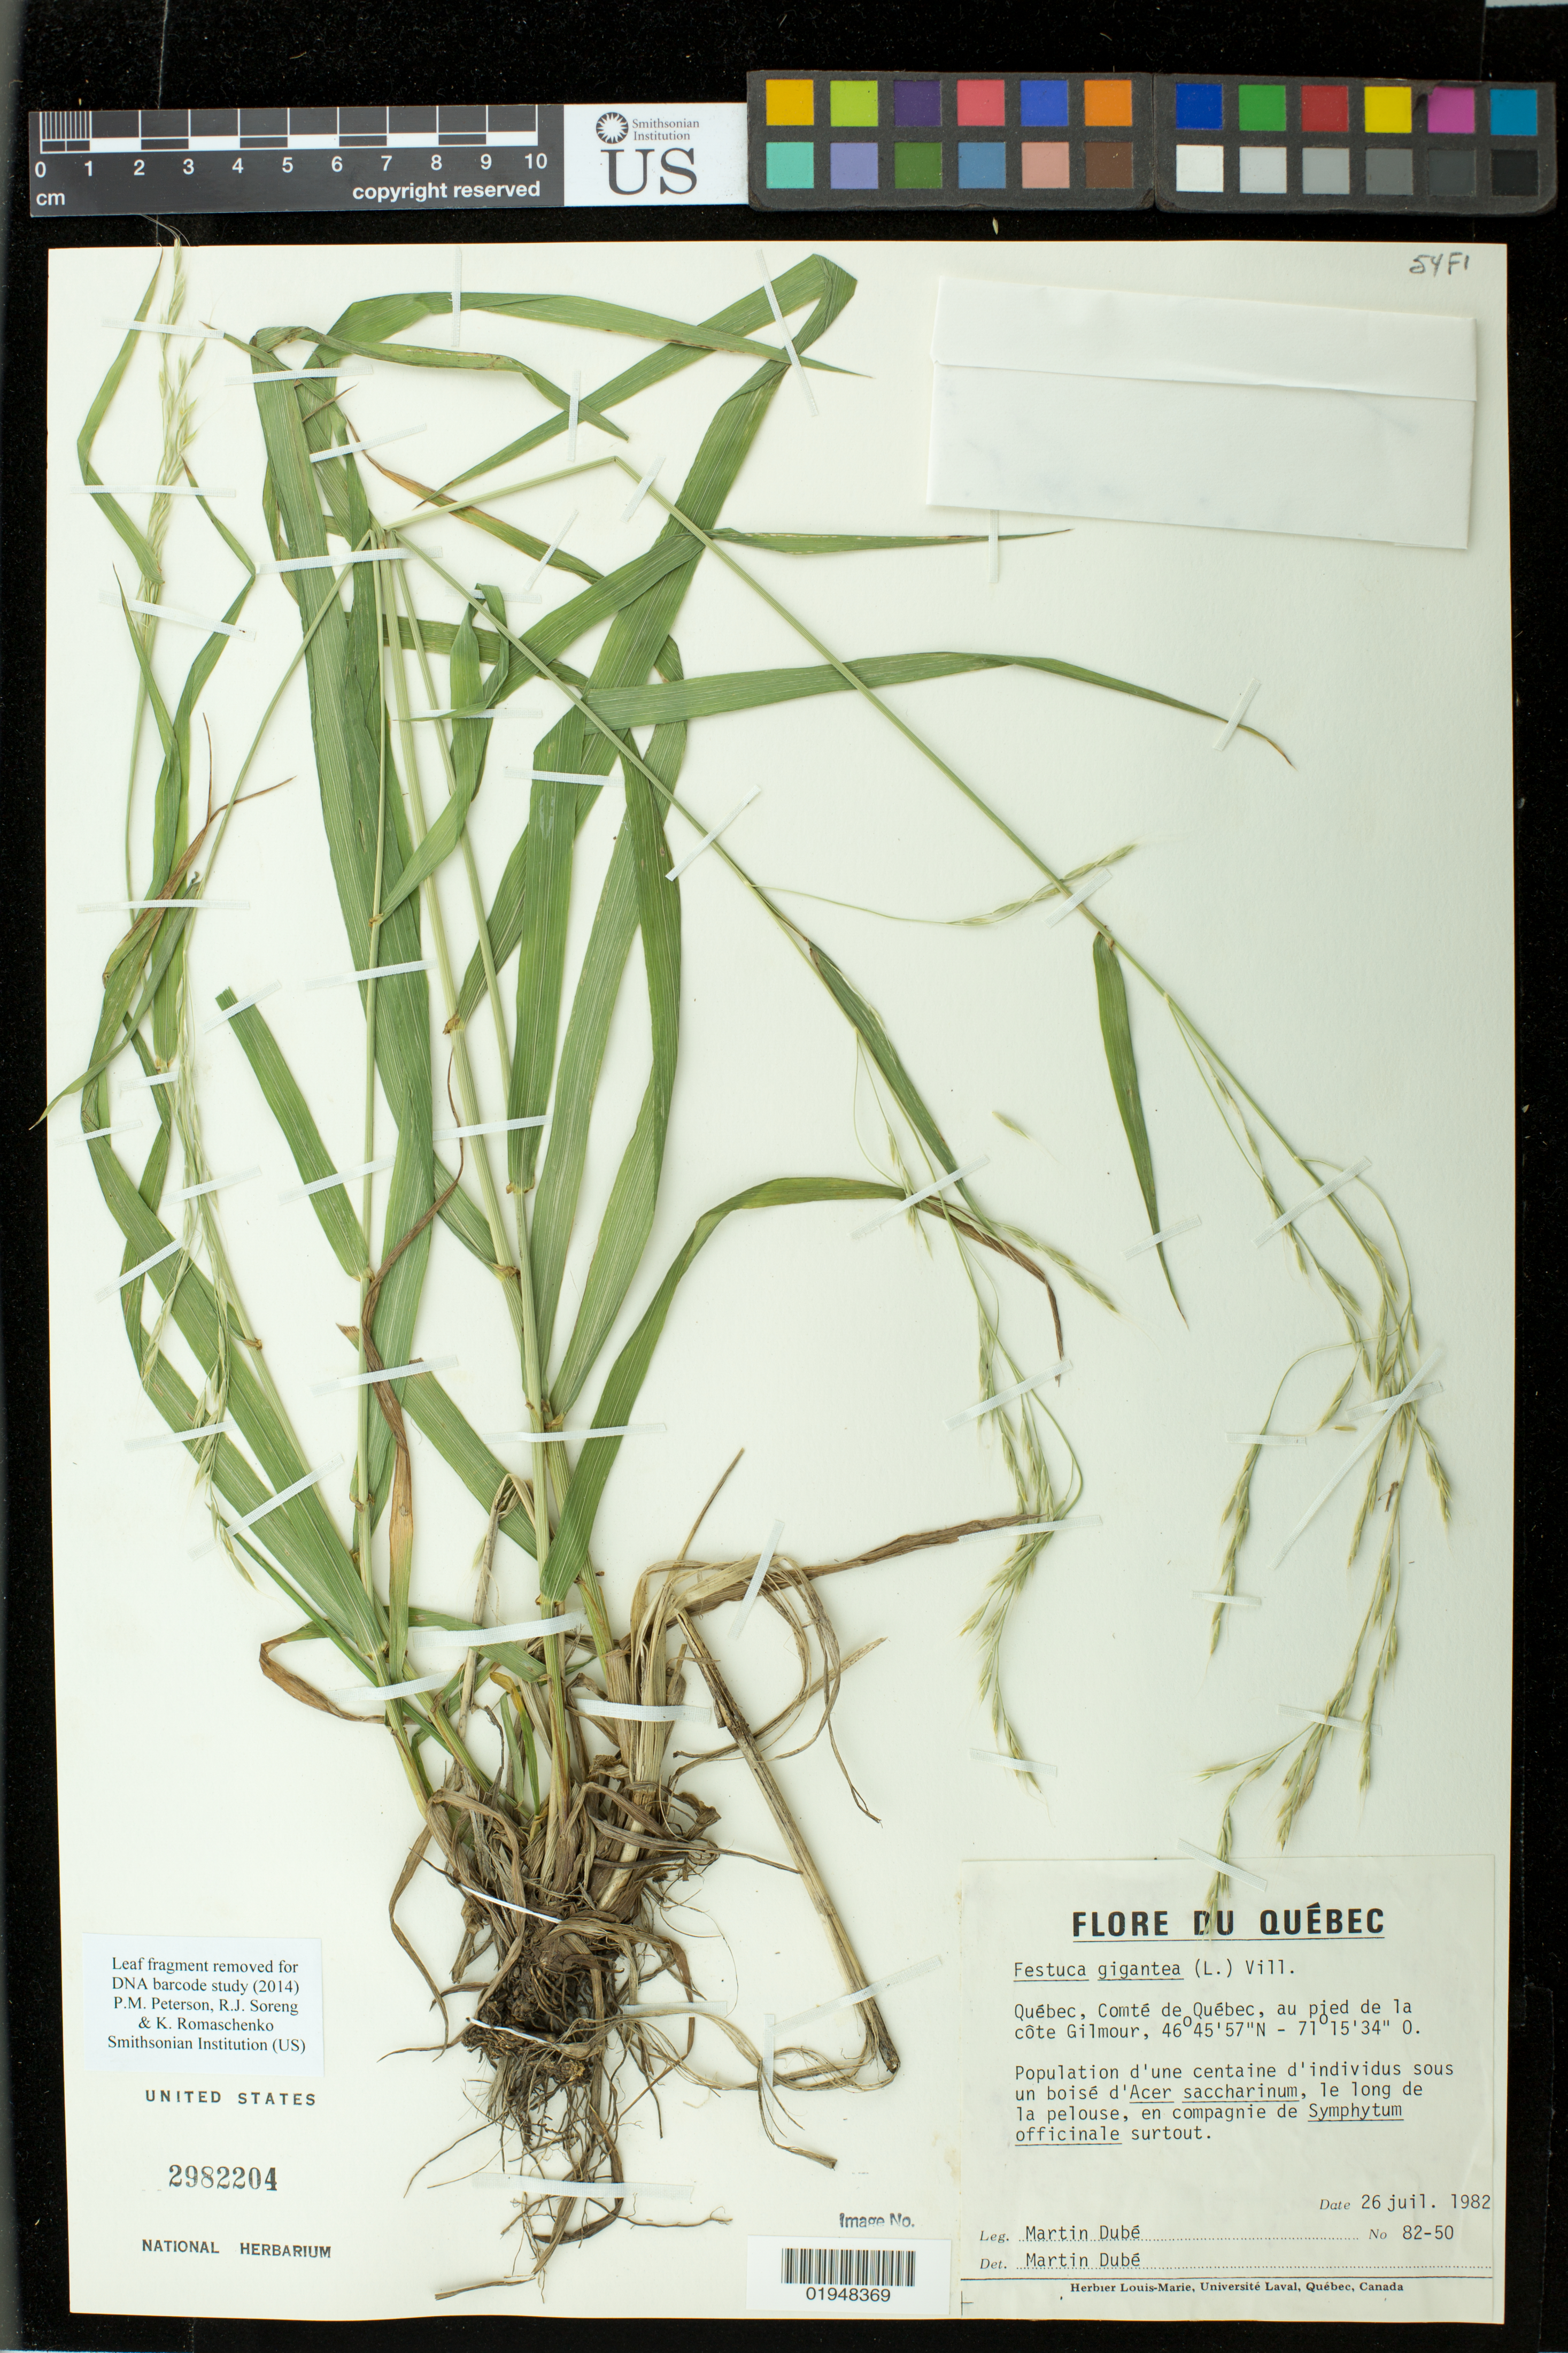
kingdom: Plantae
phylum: Tracheophyta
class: Liliopsida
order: Poales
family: Poaceae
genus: Festuca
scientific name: Festuca gigantea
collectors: M. Dube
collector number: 82-50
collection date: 1982-07-26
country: Canada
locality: Comte de Quebec, au pied de la cote Gilmour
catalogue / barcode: US 2982204